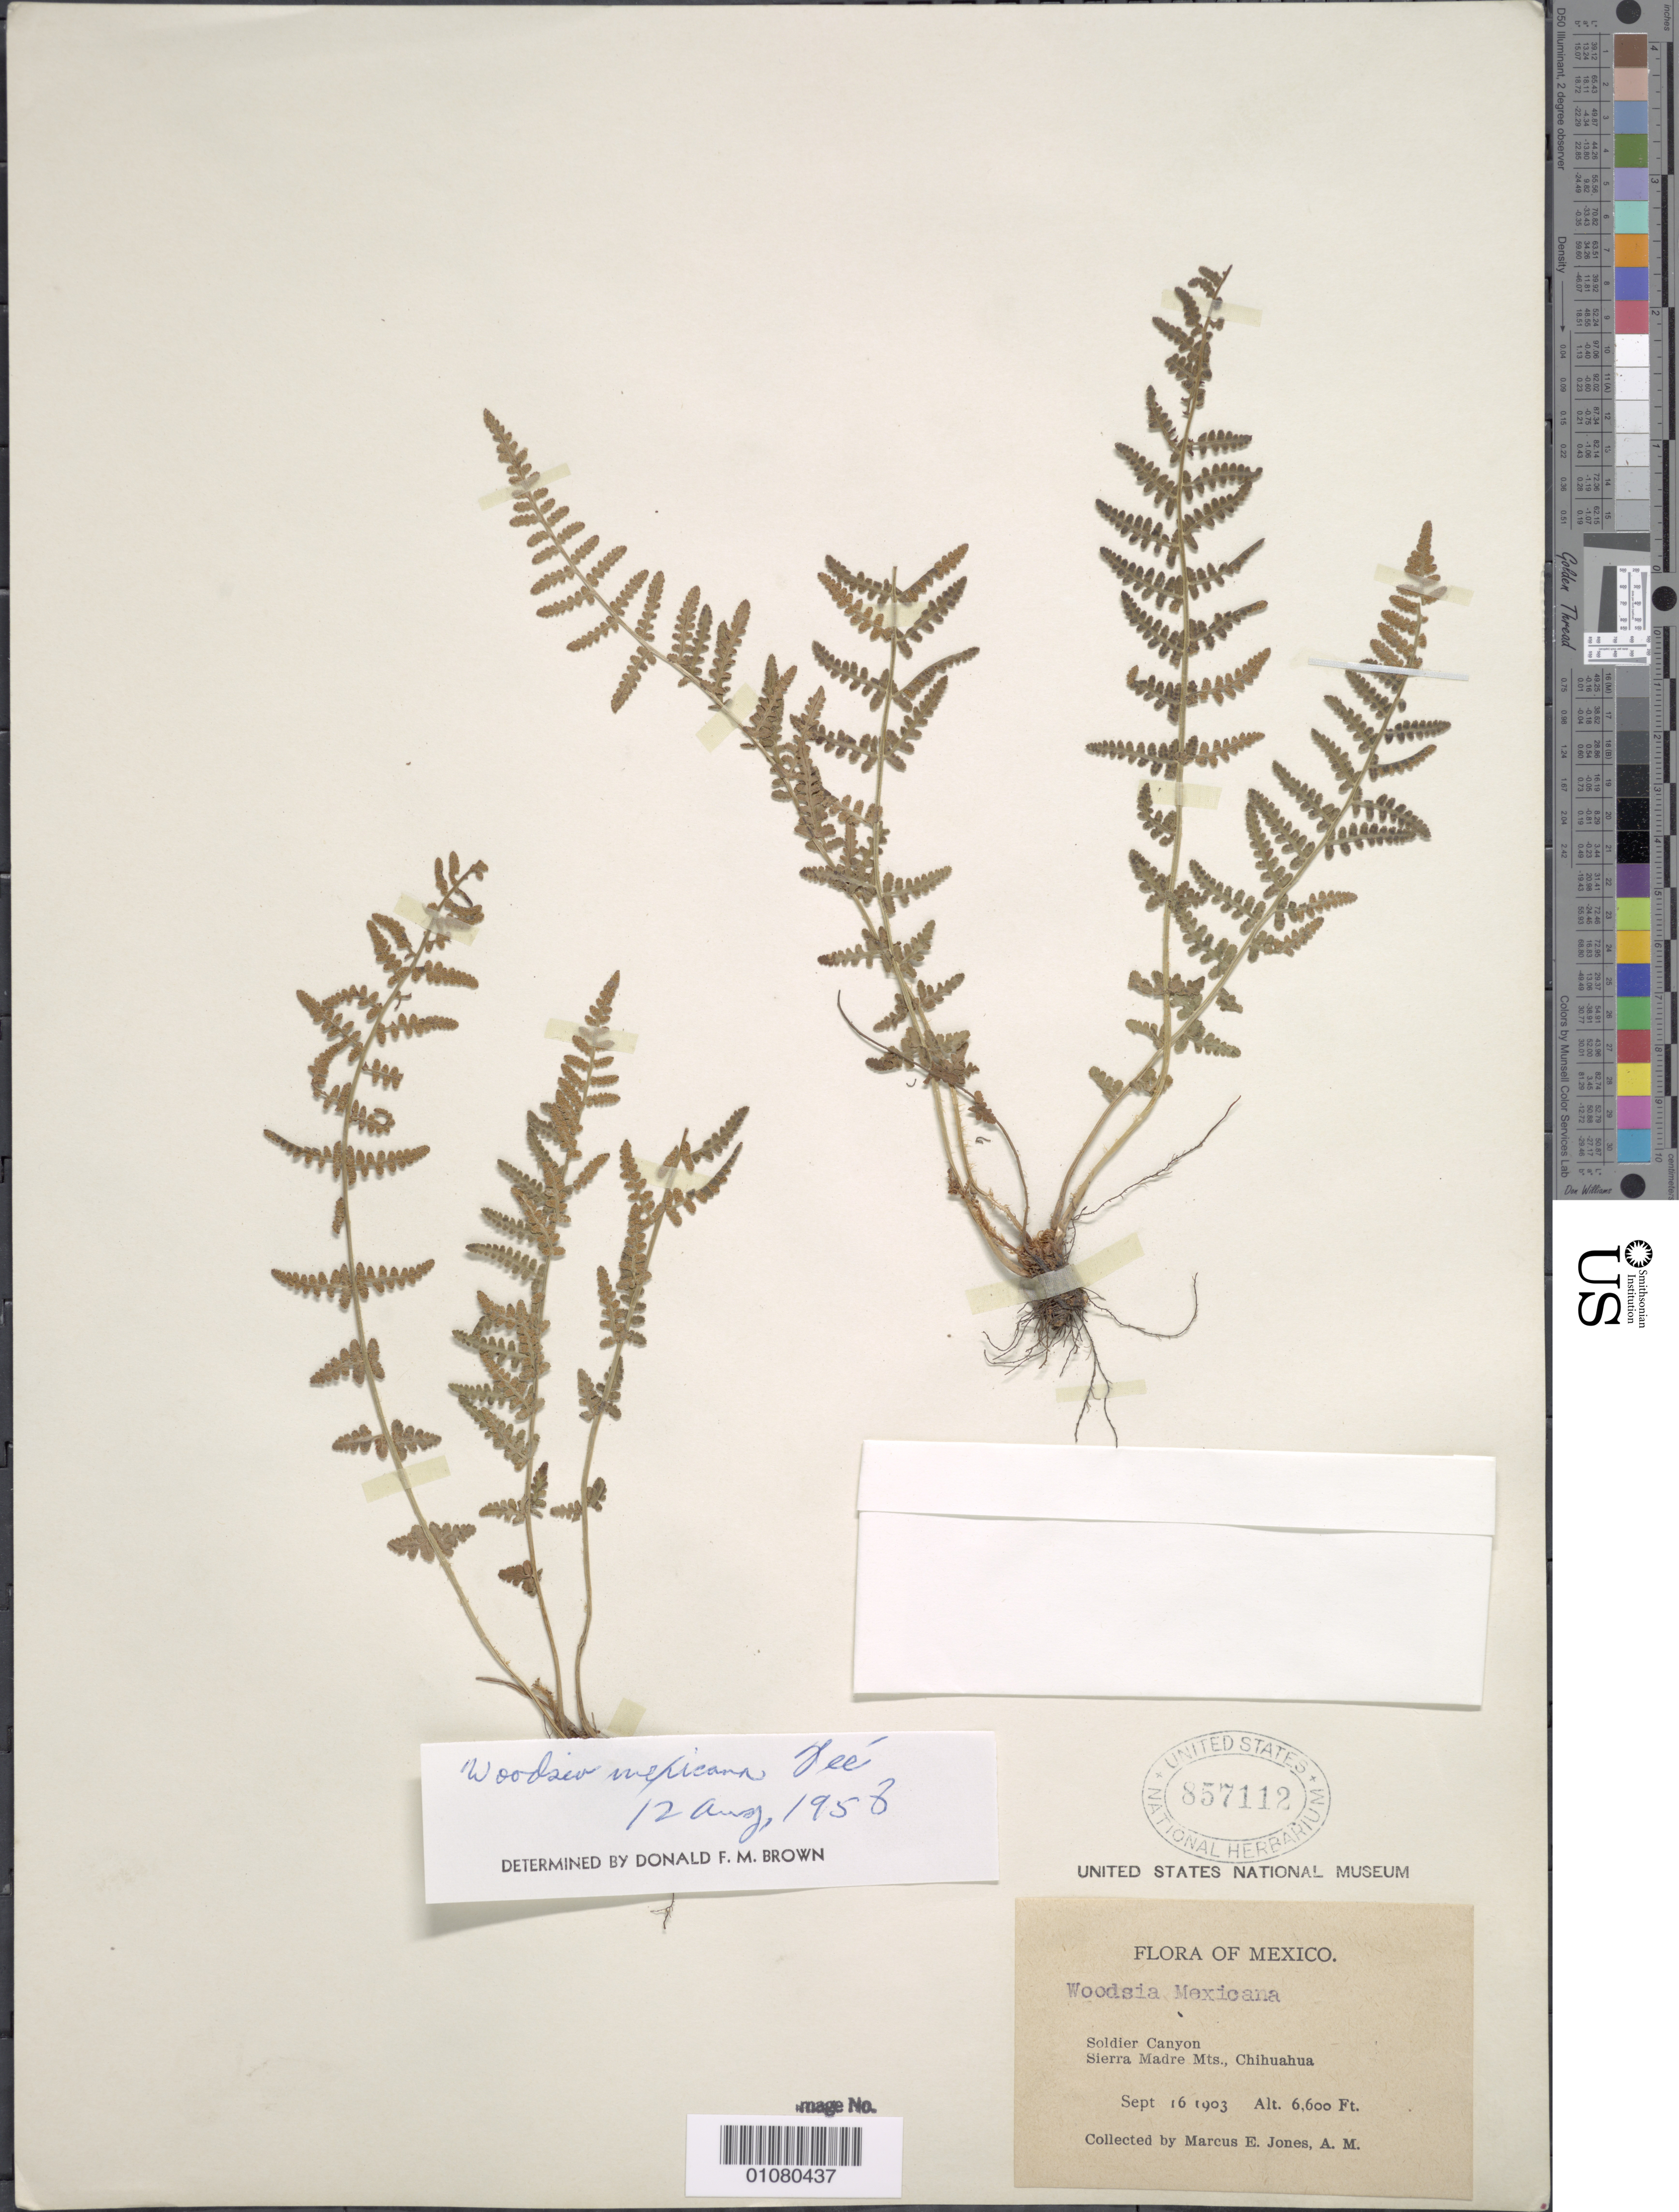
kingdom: Plantae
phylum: Tracheophyta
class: Polypodiopsida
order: Polypodiales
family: Woodsiaceae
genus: Woodsia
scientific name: Woodsia mexicana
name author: Fée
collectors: M. E. Jones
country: Mexico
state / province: Chihuahua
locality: Soldier Canyon, Sierra Madre Mts., Chihuahua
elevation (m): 2012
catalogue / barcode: US 857112